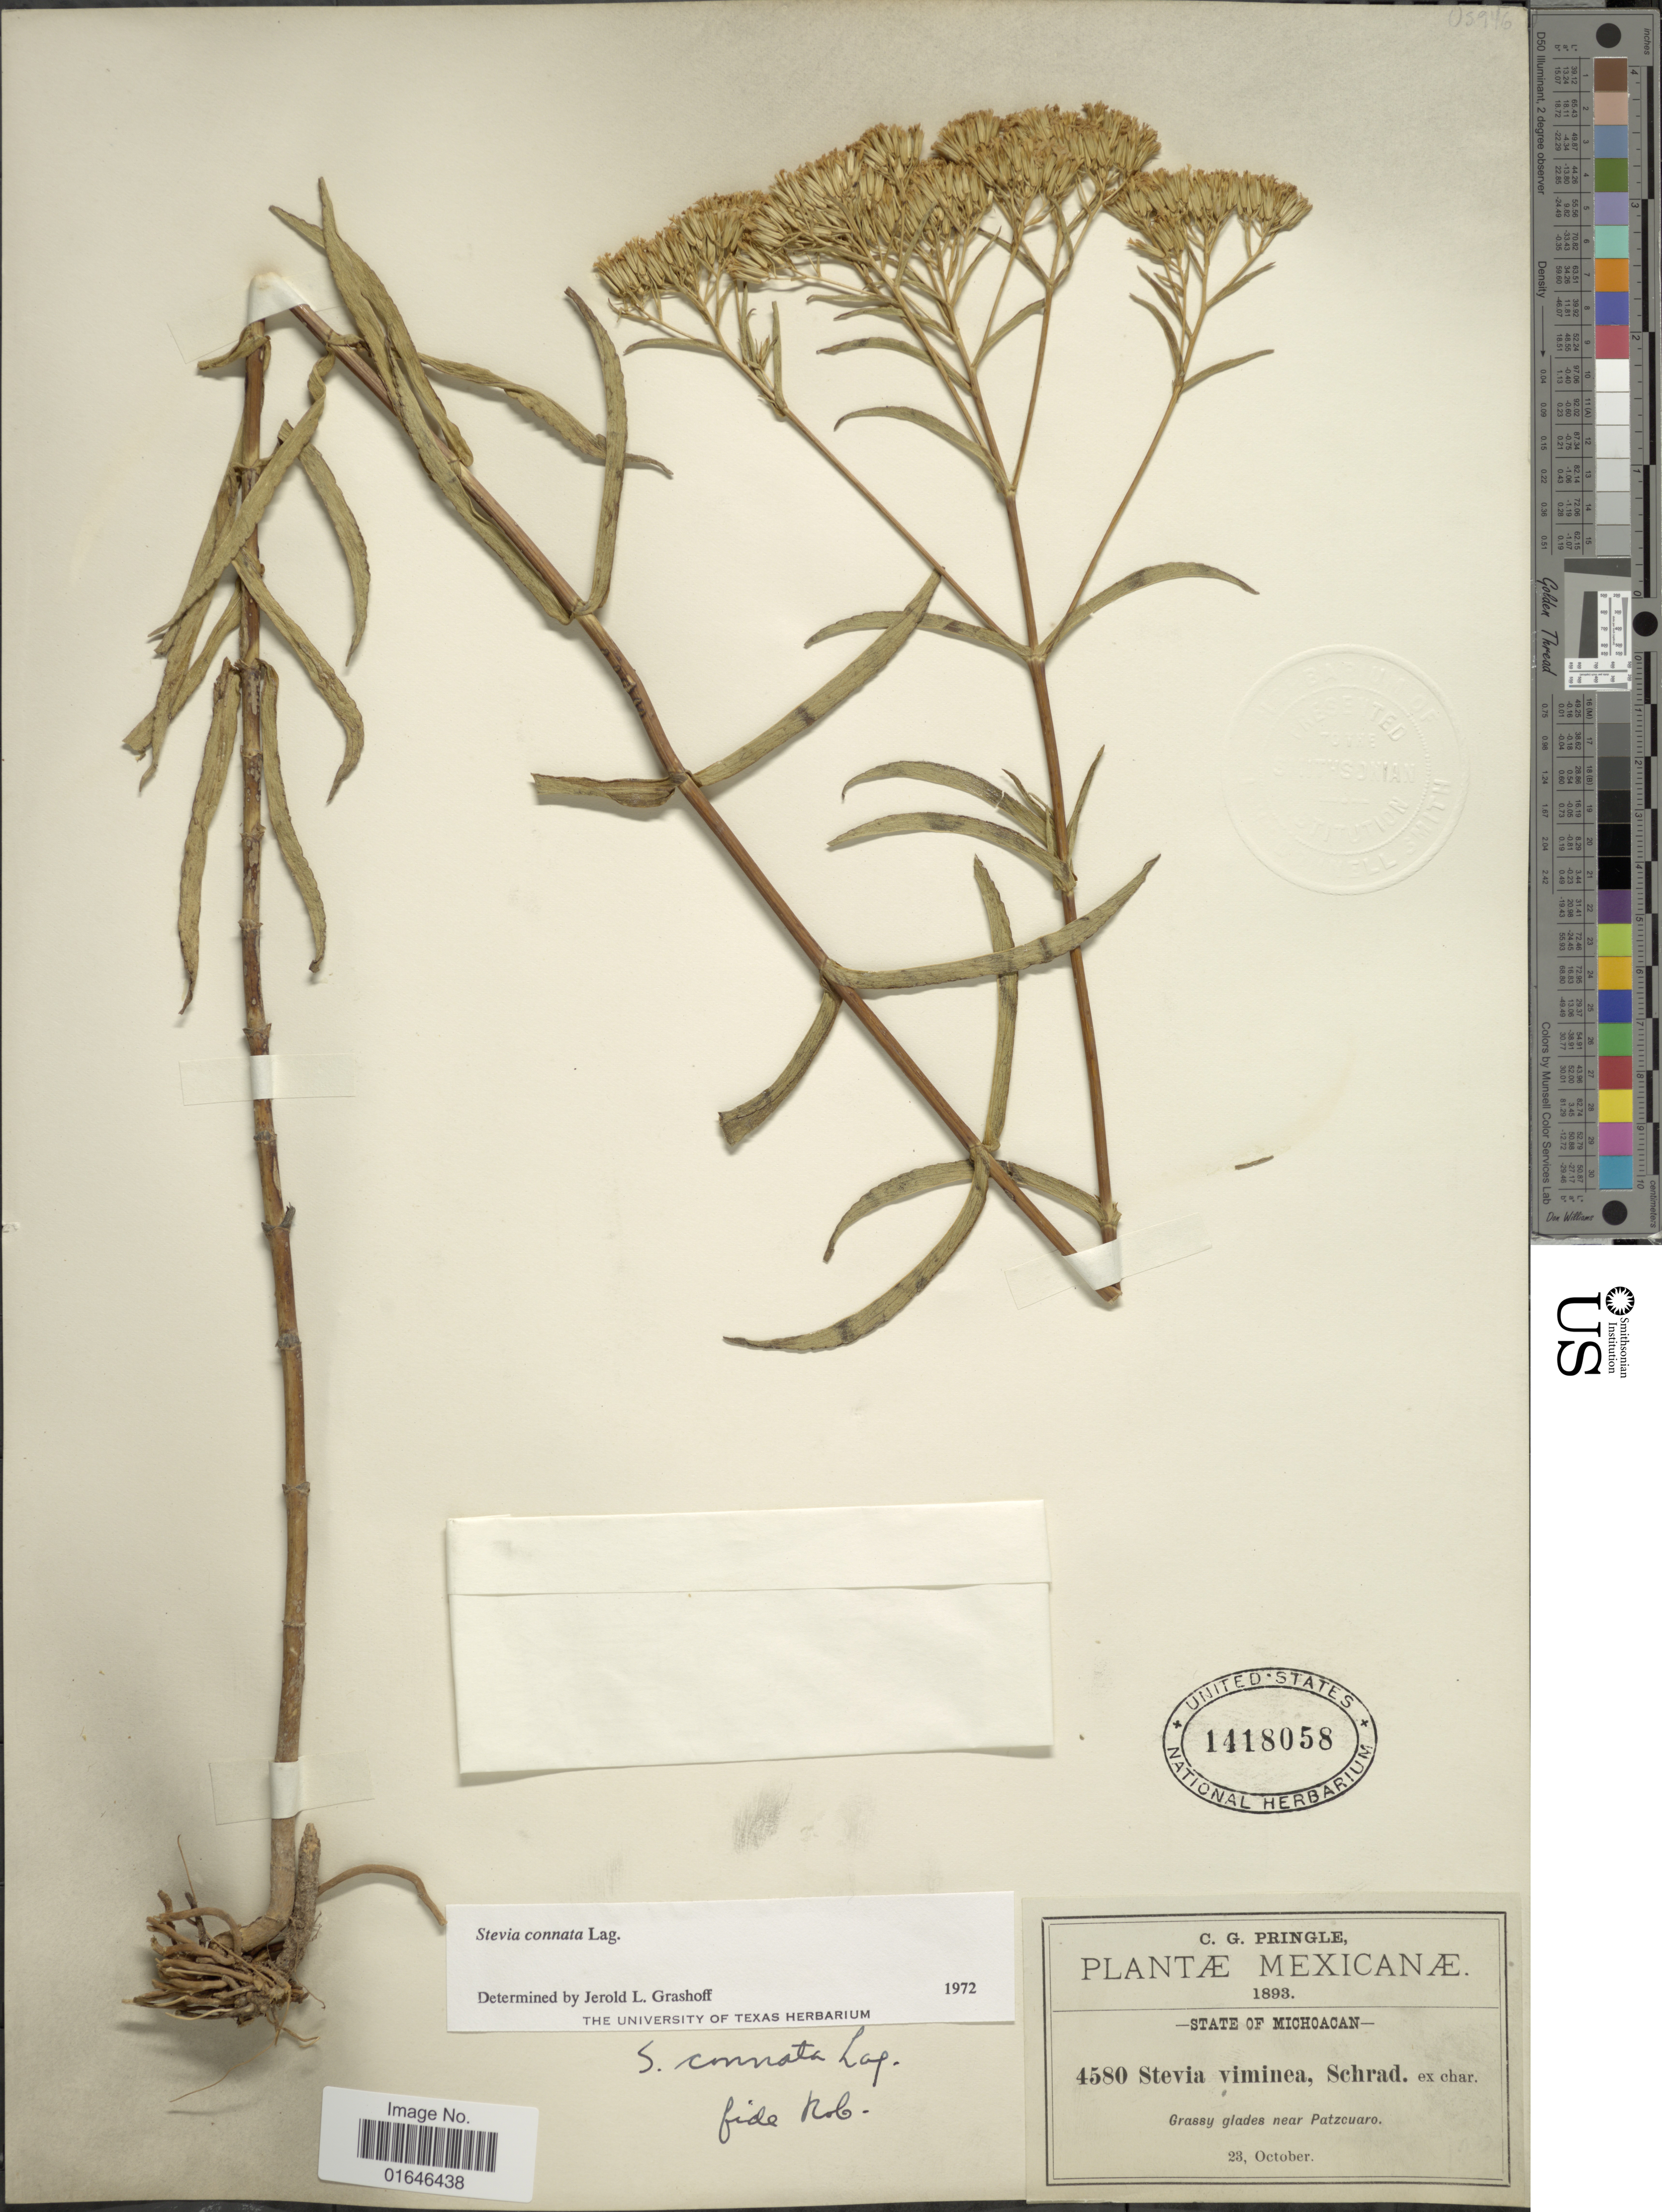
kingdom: Plantae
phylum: Tracheophyta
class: Magnoliopsida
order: Asterales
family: Asteraceae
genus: Stevia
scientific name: Stevia connata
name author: Lag.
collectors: C. G. Pringle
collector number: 4580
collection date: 1893-10-23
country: Mexico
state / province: Michoacán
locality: Grassy glades near Patzcuaro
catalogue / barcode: US 1418058